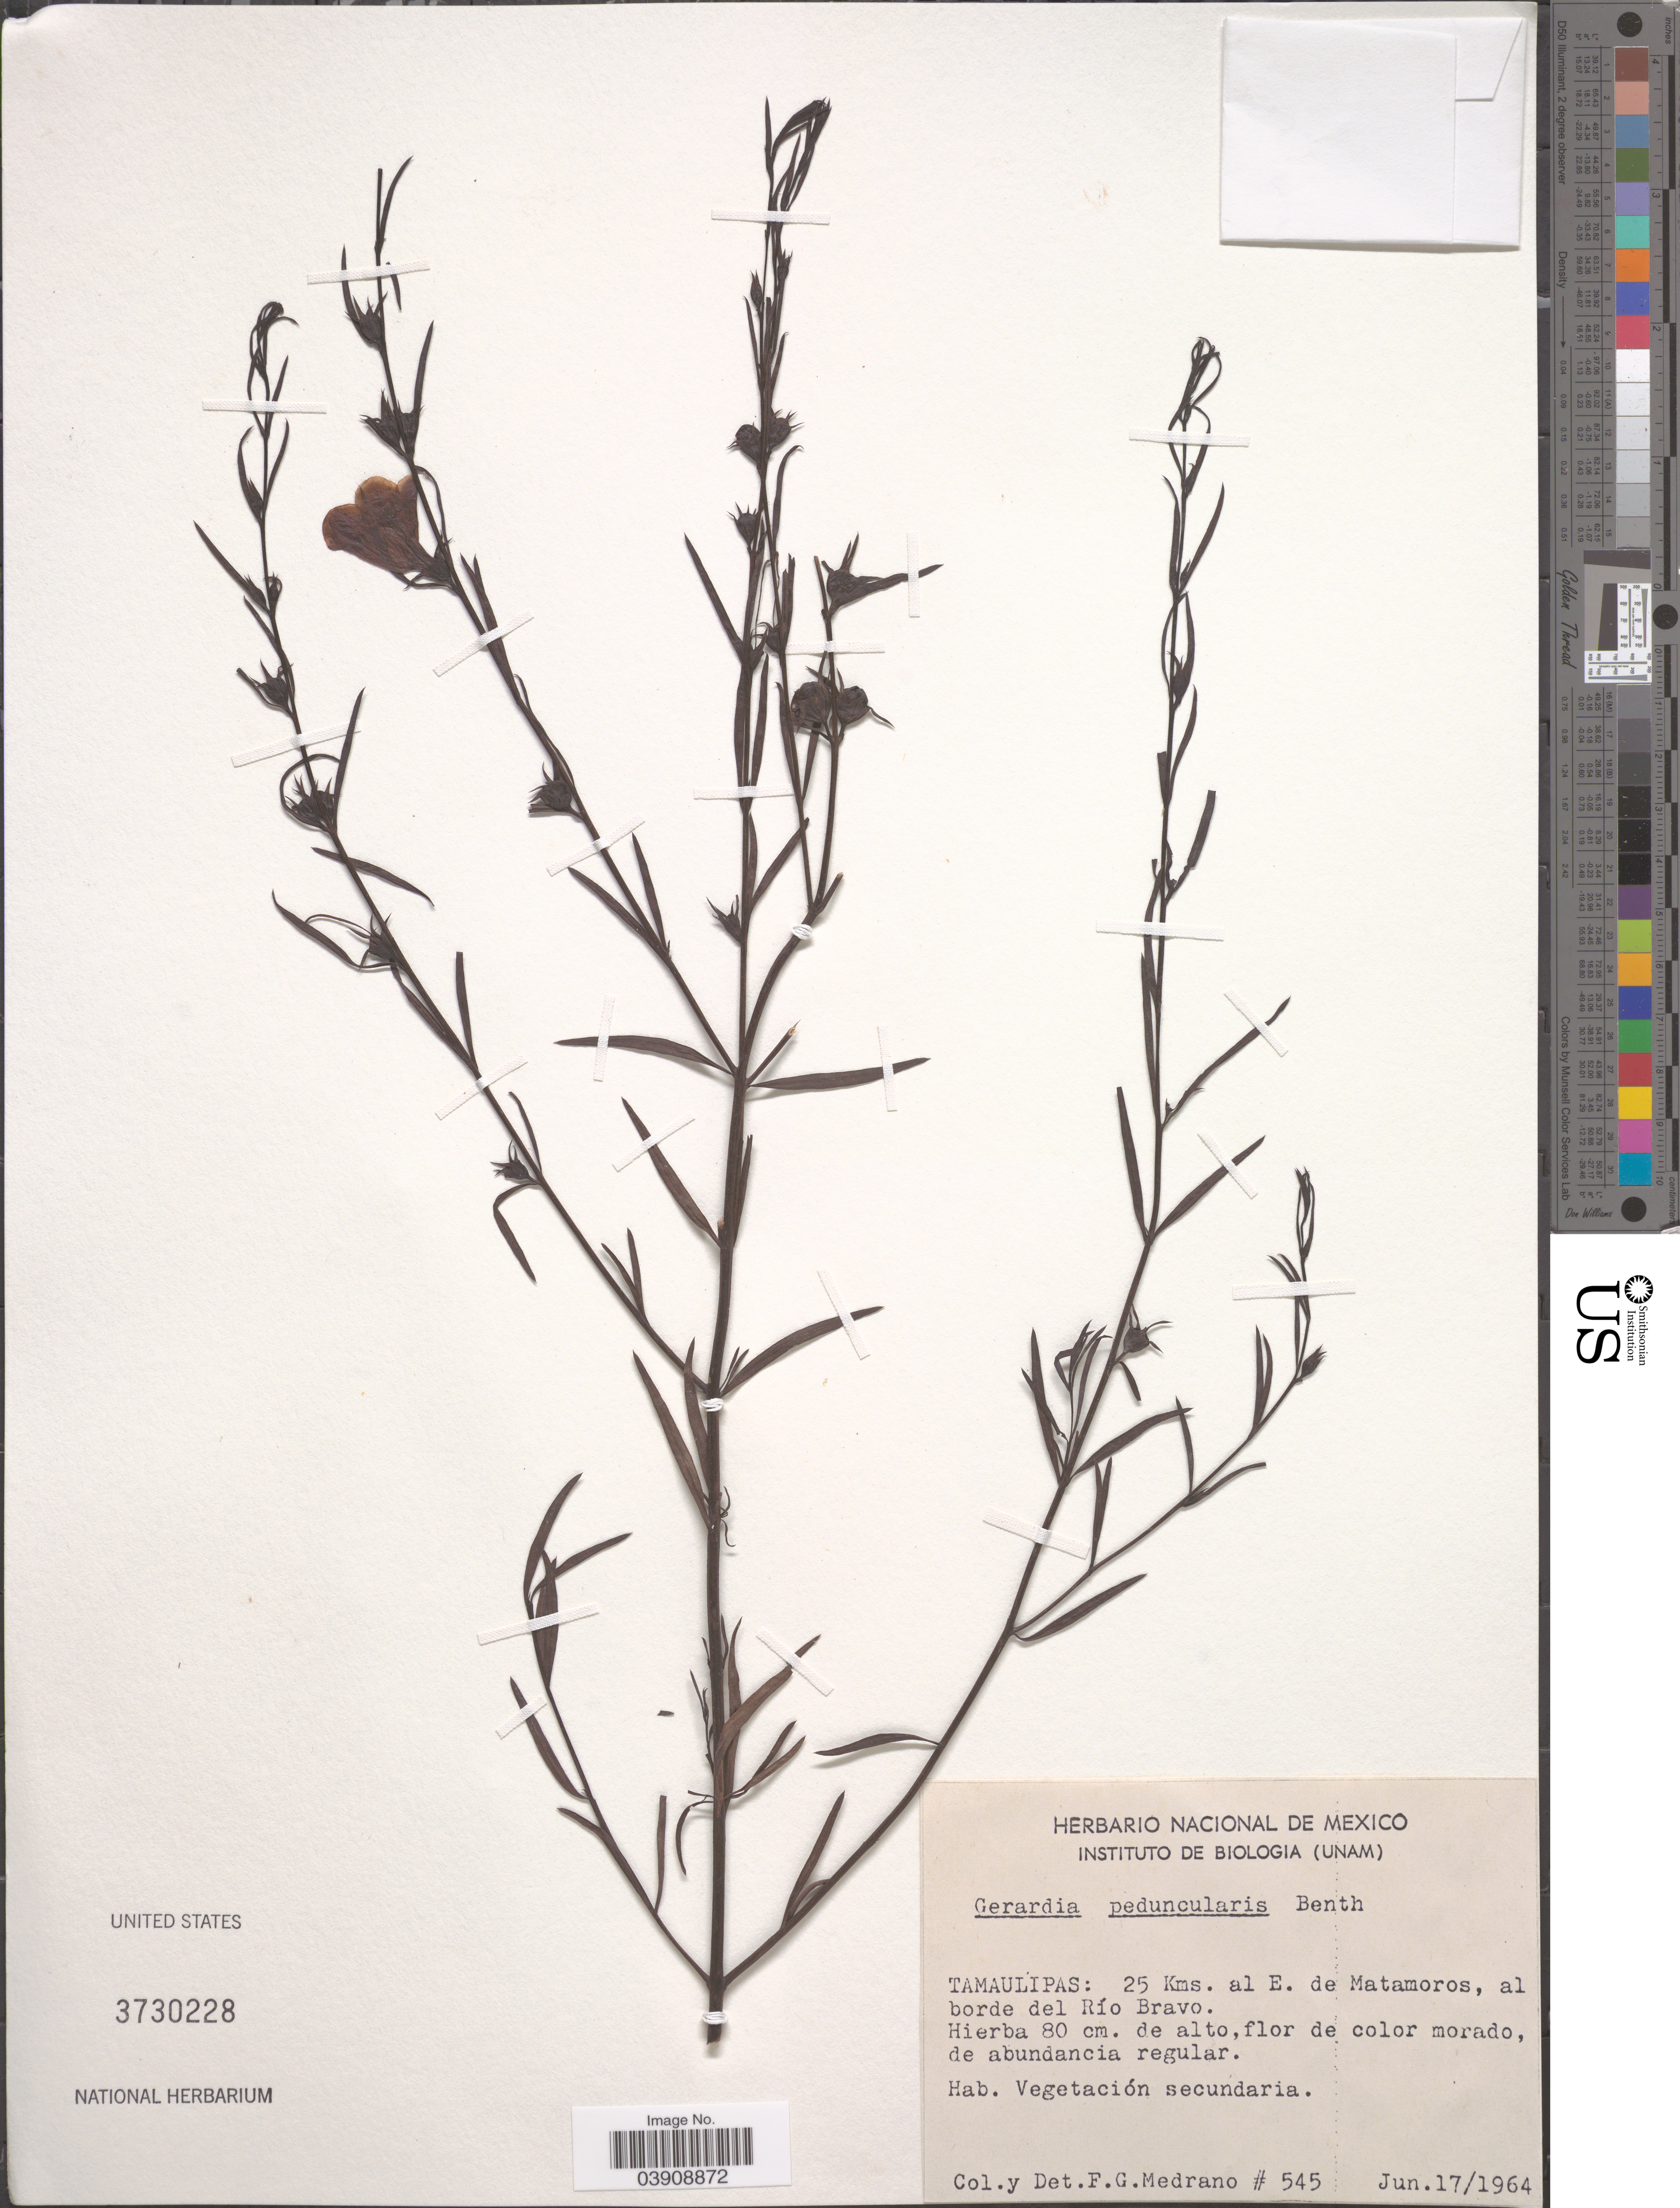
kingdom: Plantae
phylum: Tracheophyta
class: Magnoliopsida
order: Lamiales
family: Orobanchaceae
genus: Agalinis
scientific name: Agalinis peduncularis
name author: (Benth.) Pennell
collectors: F. Medrano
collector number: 545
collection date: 1964-06-17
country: Mexico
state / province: Tamaulipas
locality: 25 Kms. al E. de Matamoros, al borde del Río Bravo.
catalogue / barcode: US 3730228